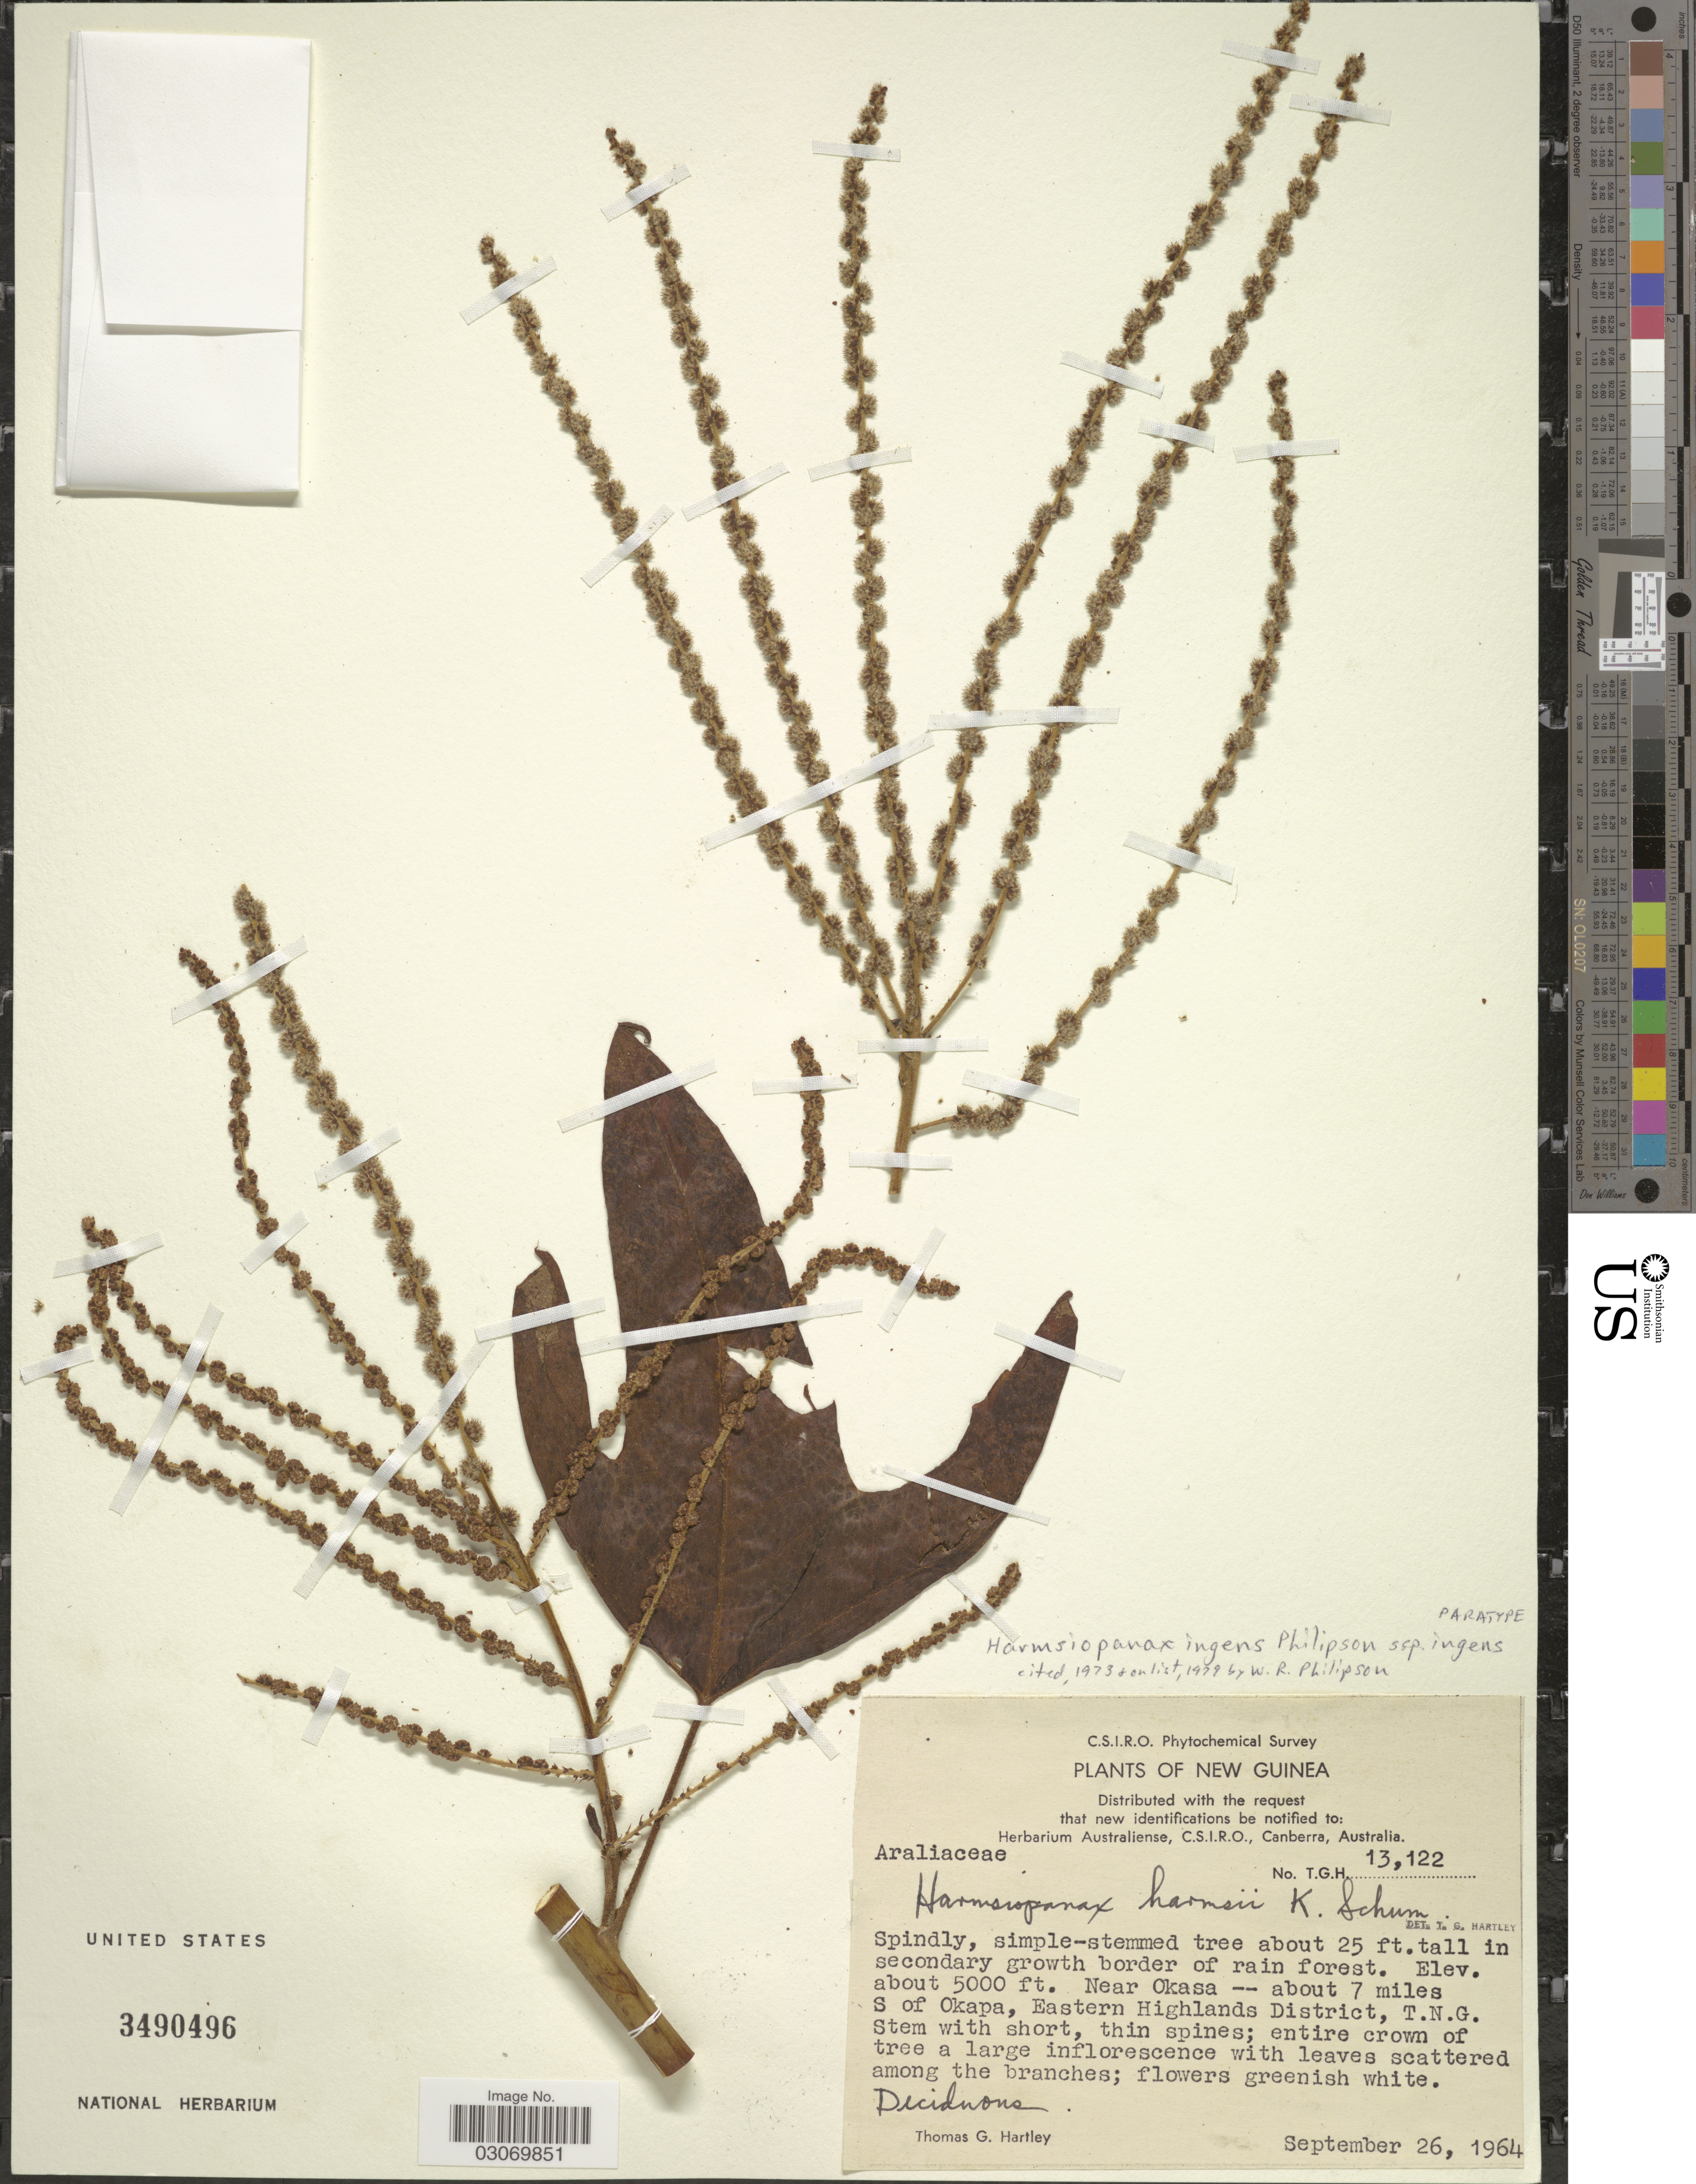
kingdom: Plantae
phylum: Tracheophyta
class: Magnoliopsida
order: Apiales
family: Araliaceae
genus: Harmsiopanax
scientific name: Harmsiopanax ingens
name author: Philipson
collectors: T. G. Hartley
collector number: T.G.H. 13122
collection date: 1964-09-26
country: Papua New Guinea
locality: New Guinea, Near Okasa, about 7 miles S of Okapa, Eastern Highlands District, T.N.G.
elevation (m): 1524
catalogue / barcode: US 3490496